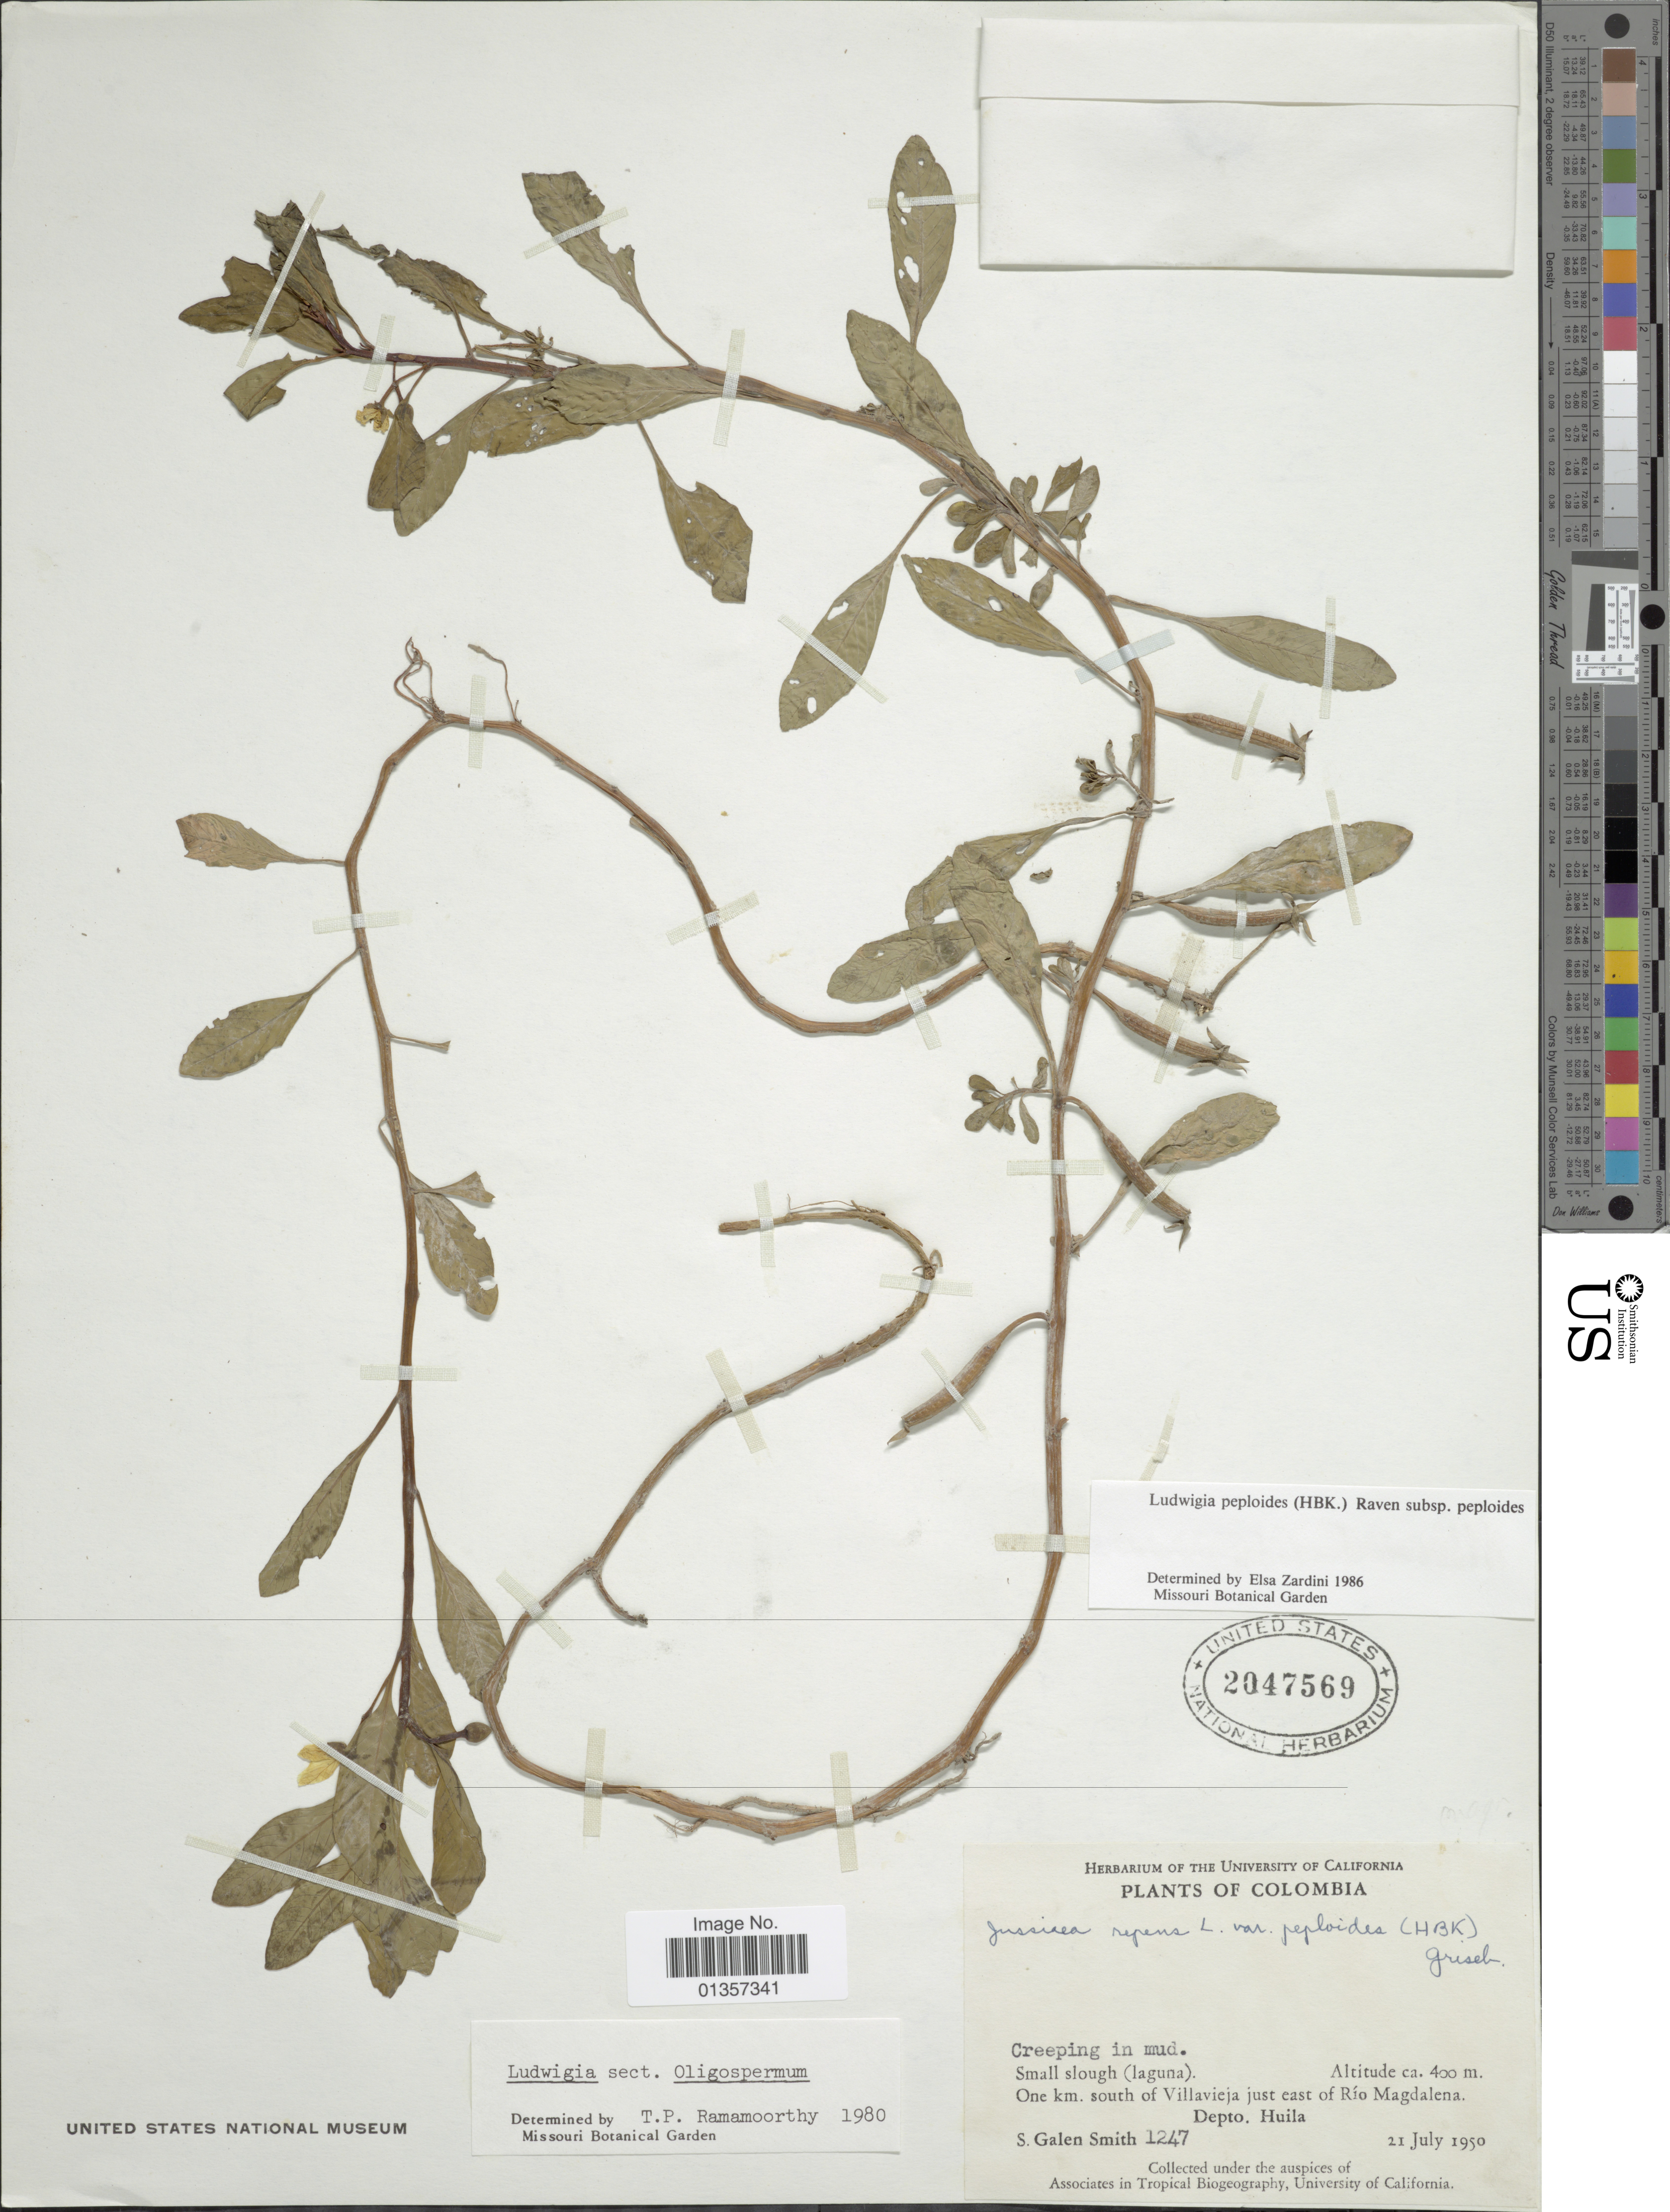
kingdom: Plantae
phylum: Tracheophyta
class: Magnoliopsida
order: Myrtales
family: Onagraceae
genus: Ludwigia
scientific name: Ludwigia peploides subsp. peploides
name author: (Kunth) P.H. Raven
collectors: S. G. Smith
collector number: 1247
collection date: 1950-07-21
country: Colombia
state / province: Huila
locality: Small slough (laguna), One km. south of Villavieja just east of Río Magdalena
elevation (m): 400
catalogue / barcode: US 2047569